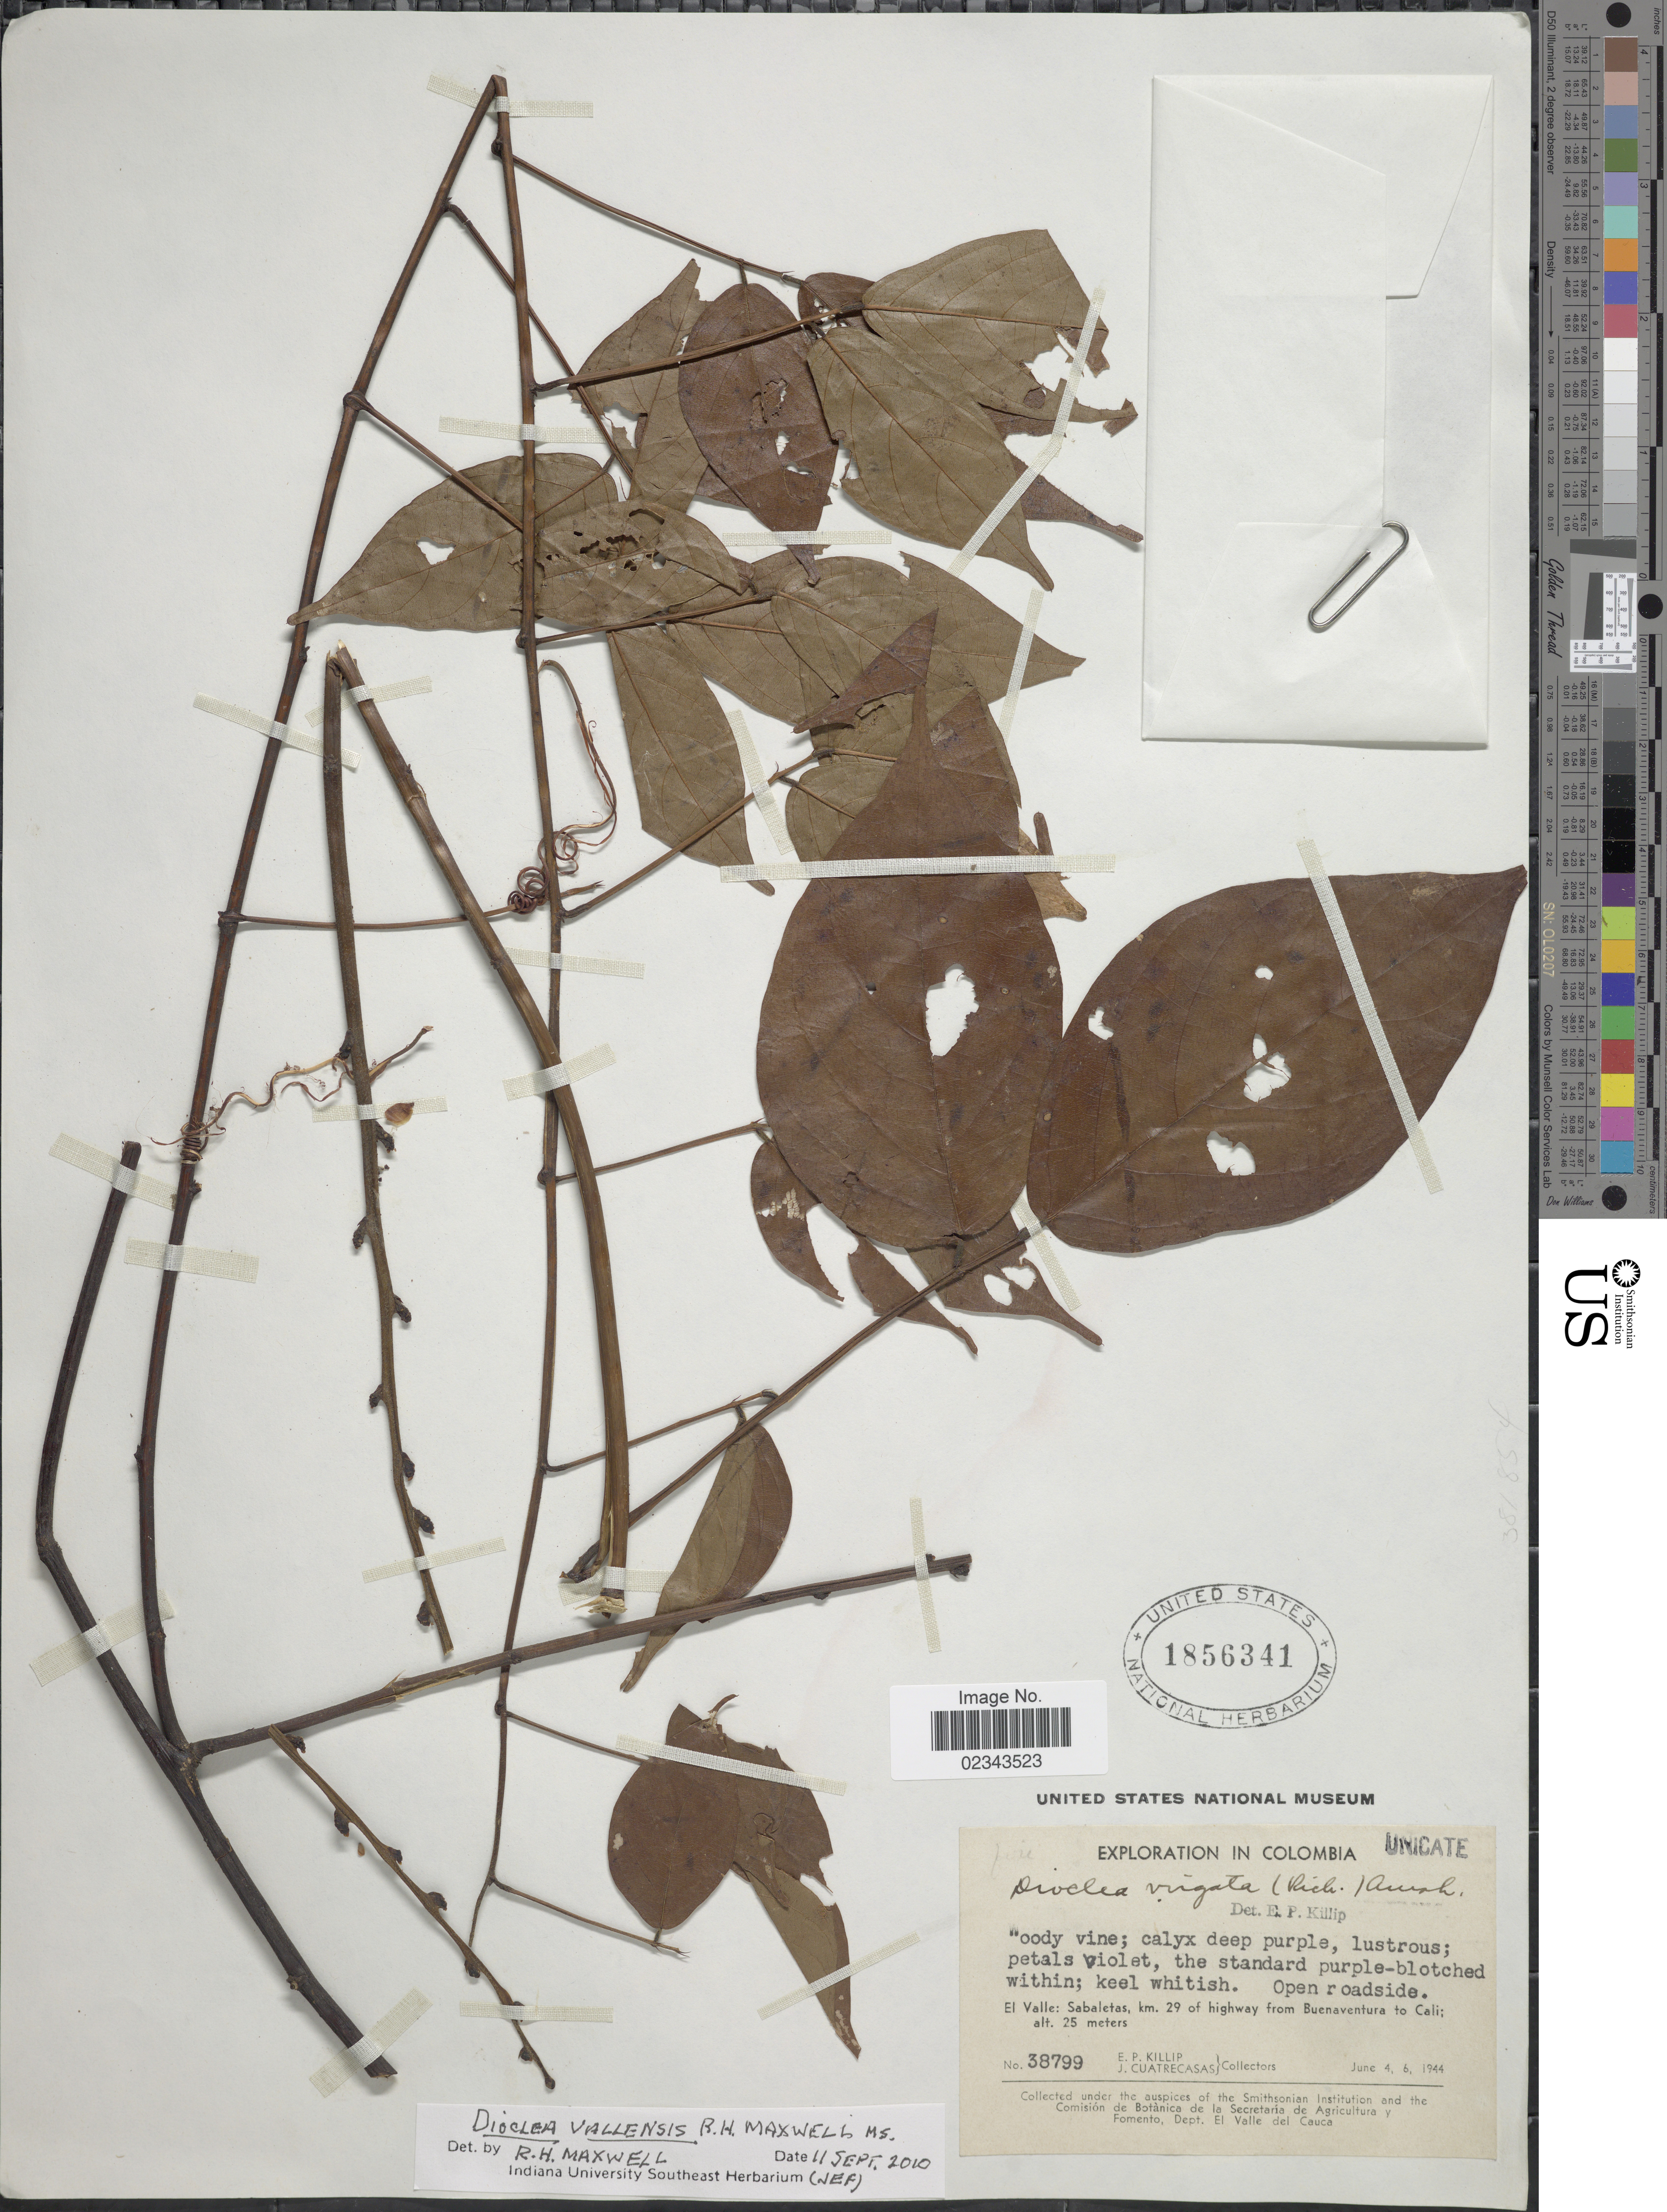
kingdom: Plantae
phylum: Tracheophyta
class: Magnoliopsida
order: Fabales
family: Fabaceae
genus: Dioclea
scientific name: Dioclea vallensis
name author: R.H. Maxwell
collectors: E. P. Killip & J. Cuatrecasas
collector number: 38799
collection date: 1944-06-04/1944-06-06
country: Colombia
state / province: Valle del Cauca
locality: El Valle: Sabaletas, km. 29 of highway from Buenaventura to Cali, open roadside.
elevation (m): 25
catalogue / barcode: US 1856341